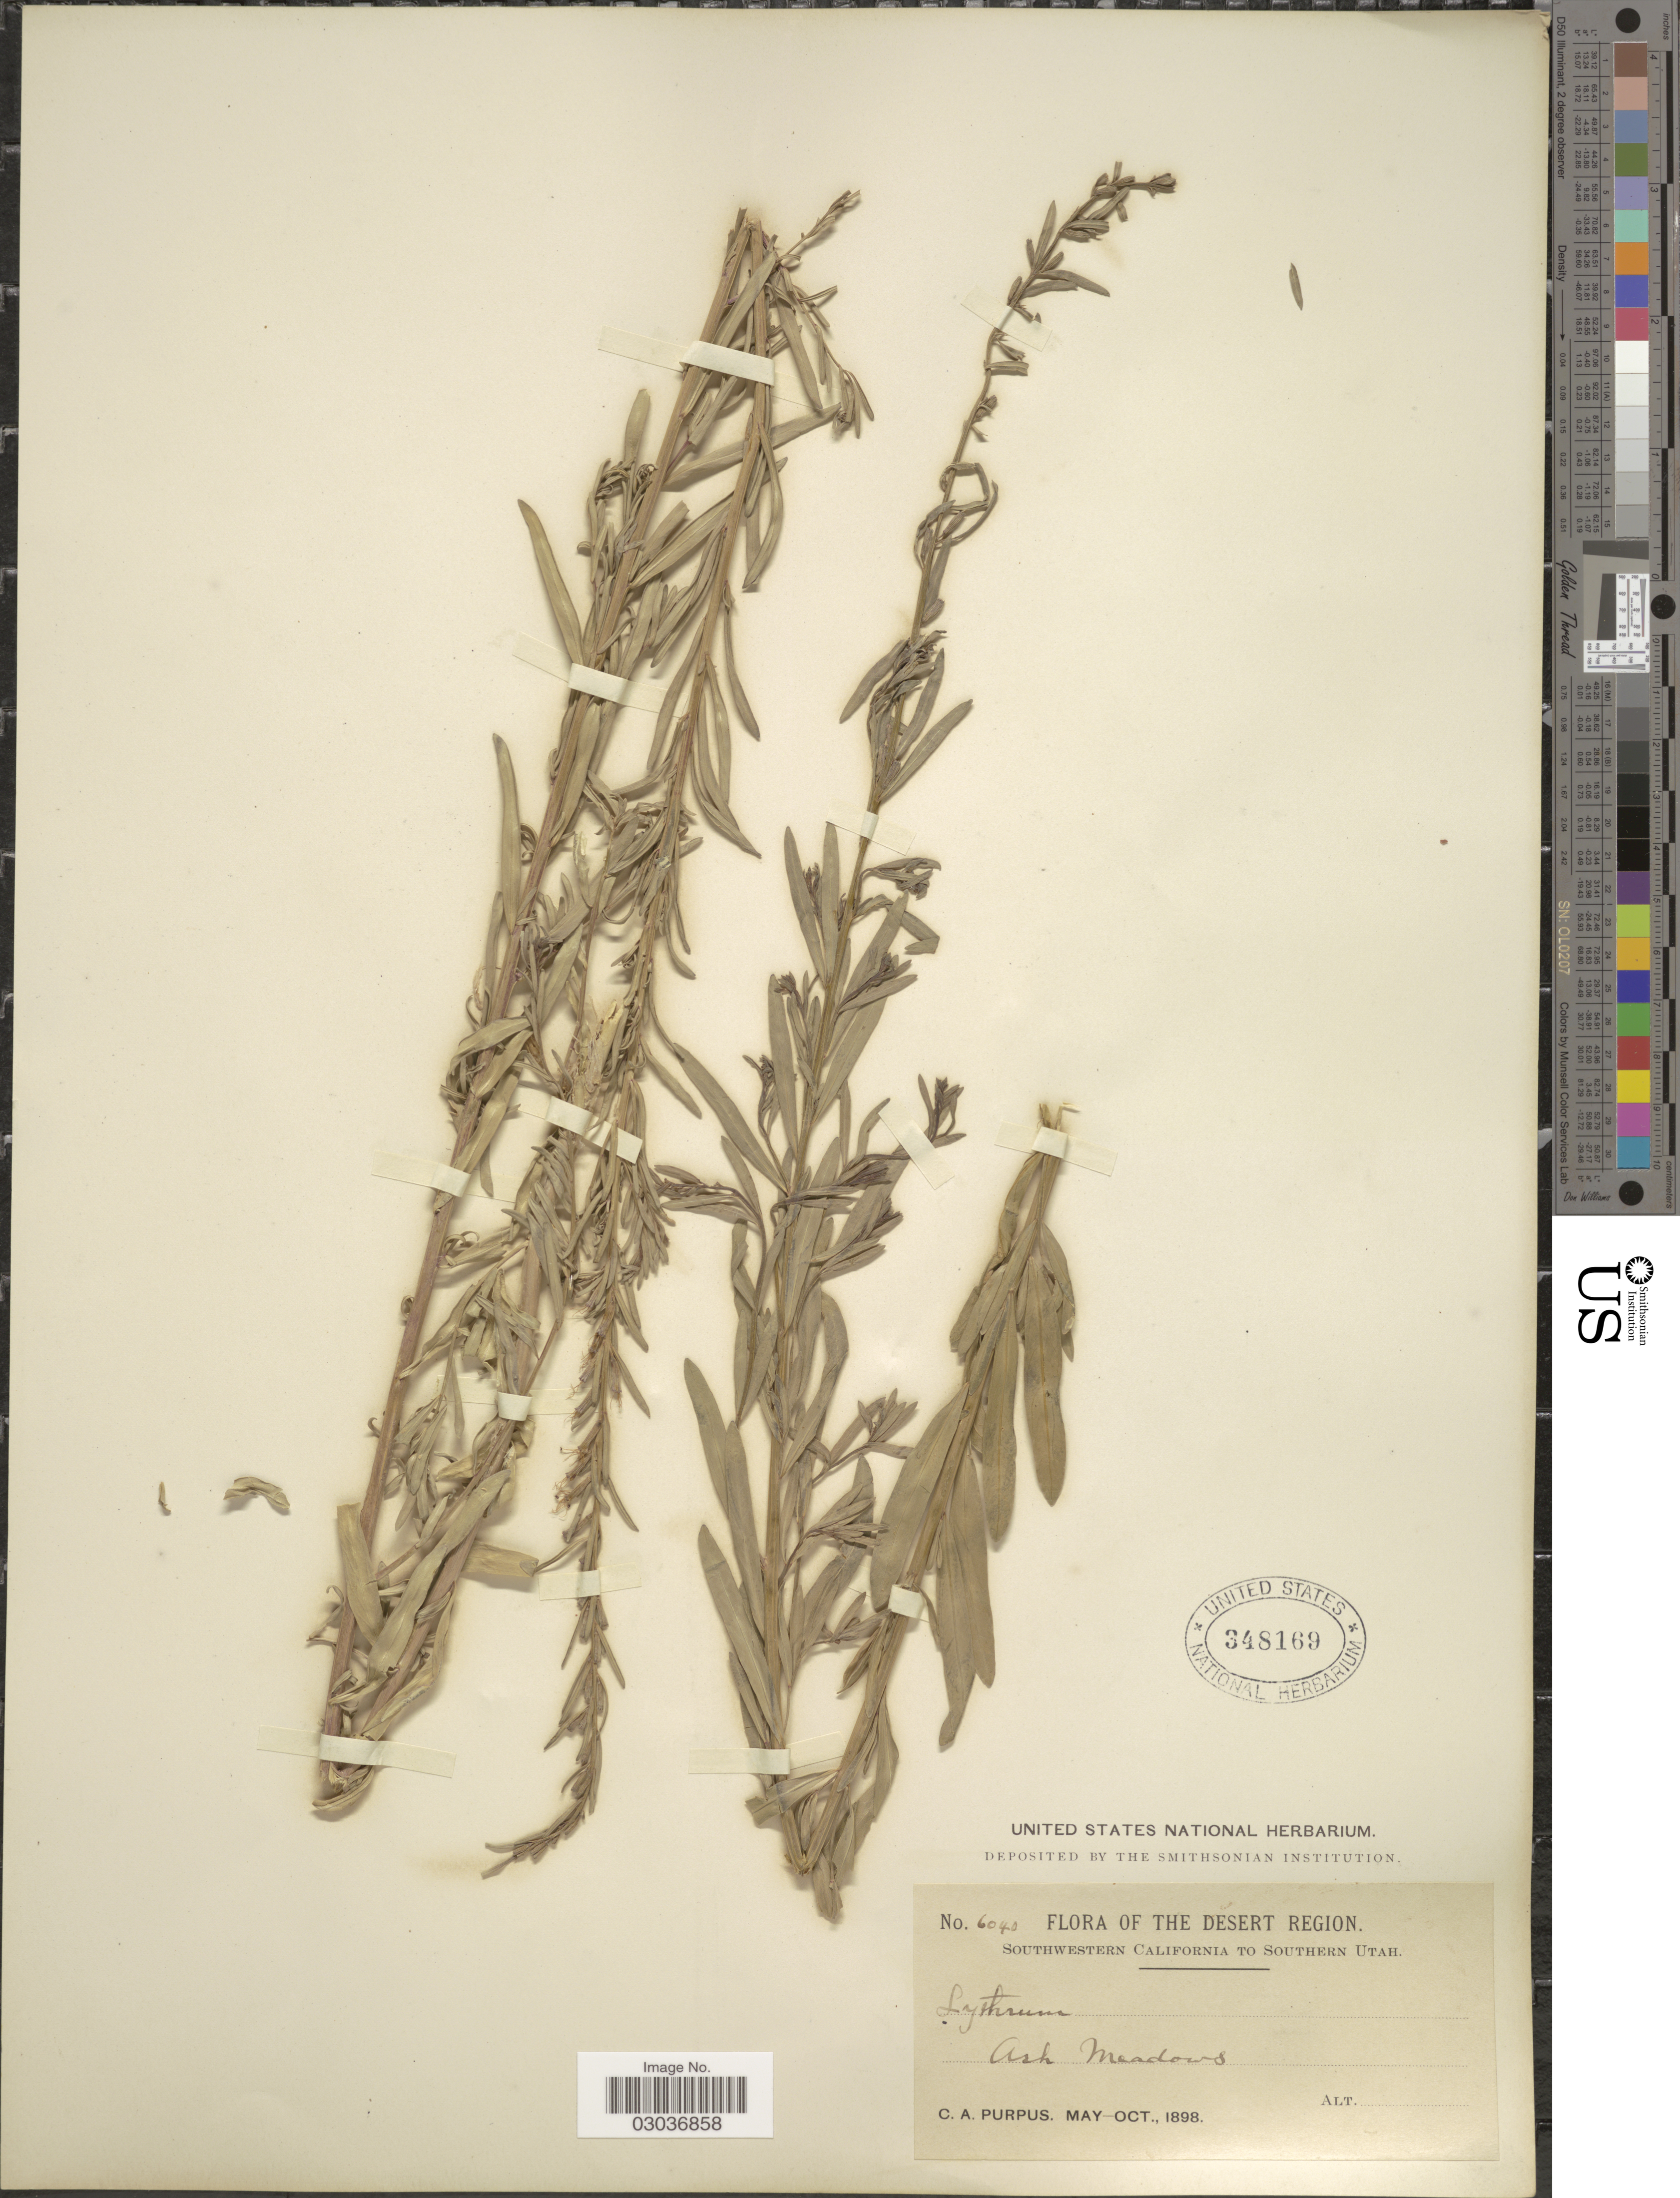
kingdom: Plantae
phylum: Tracheophyta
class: Magnoliopsida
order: Myrtales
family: Lythraceae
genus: Lythrum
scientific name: Lythrum californicum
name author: Torr. & A. Gray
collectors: C. A. Purpus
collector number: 6040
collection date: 1898-05/1898-10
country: United States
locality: The Desert Region. Southwestern California to Southern Utah. Ash Meadows.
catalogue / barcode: US 348169